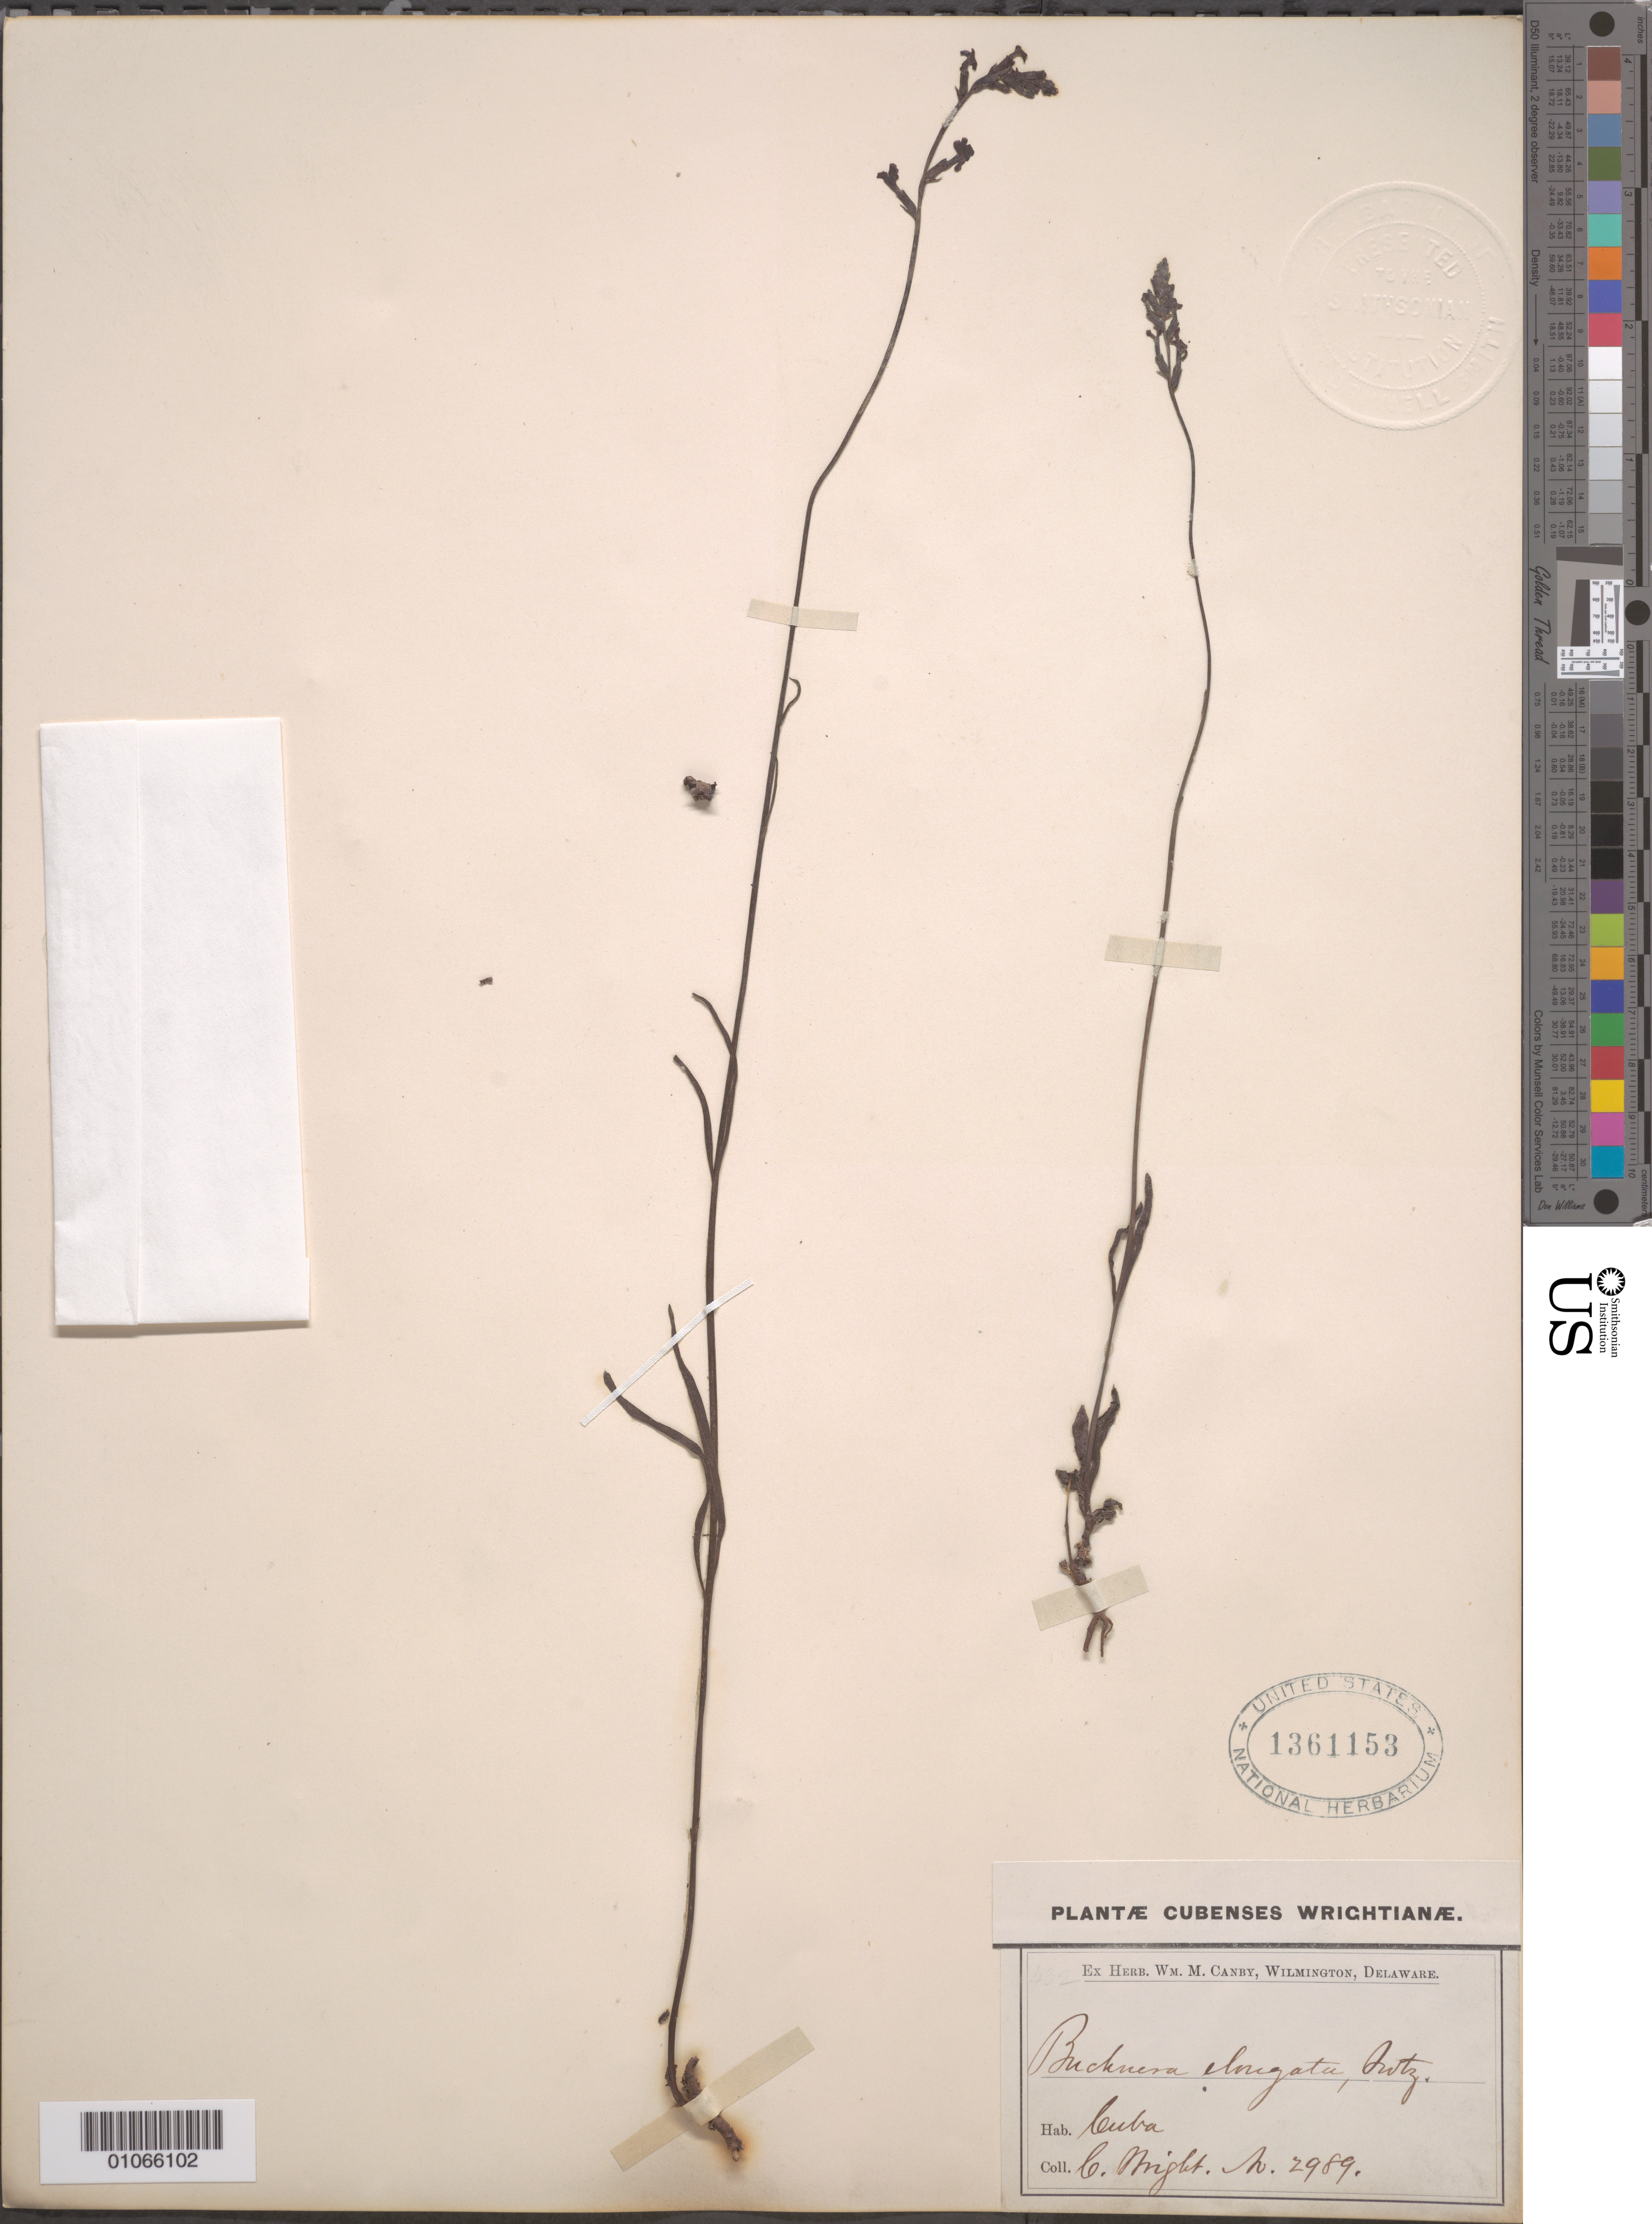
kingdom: Plantae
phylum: Tracheophyta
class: Magnoliopsida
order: Lamiales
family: Orobanchaceae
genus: Buchnera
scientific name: Buchnera elongata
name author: Sw.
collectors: C. Wright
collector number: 2989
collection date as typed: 01 Jan 1865 to 31 Dec 1865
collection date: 1865-01-01/1865-12-31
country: Cuba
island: Cuba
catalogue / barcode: US 1361153